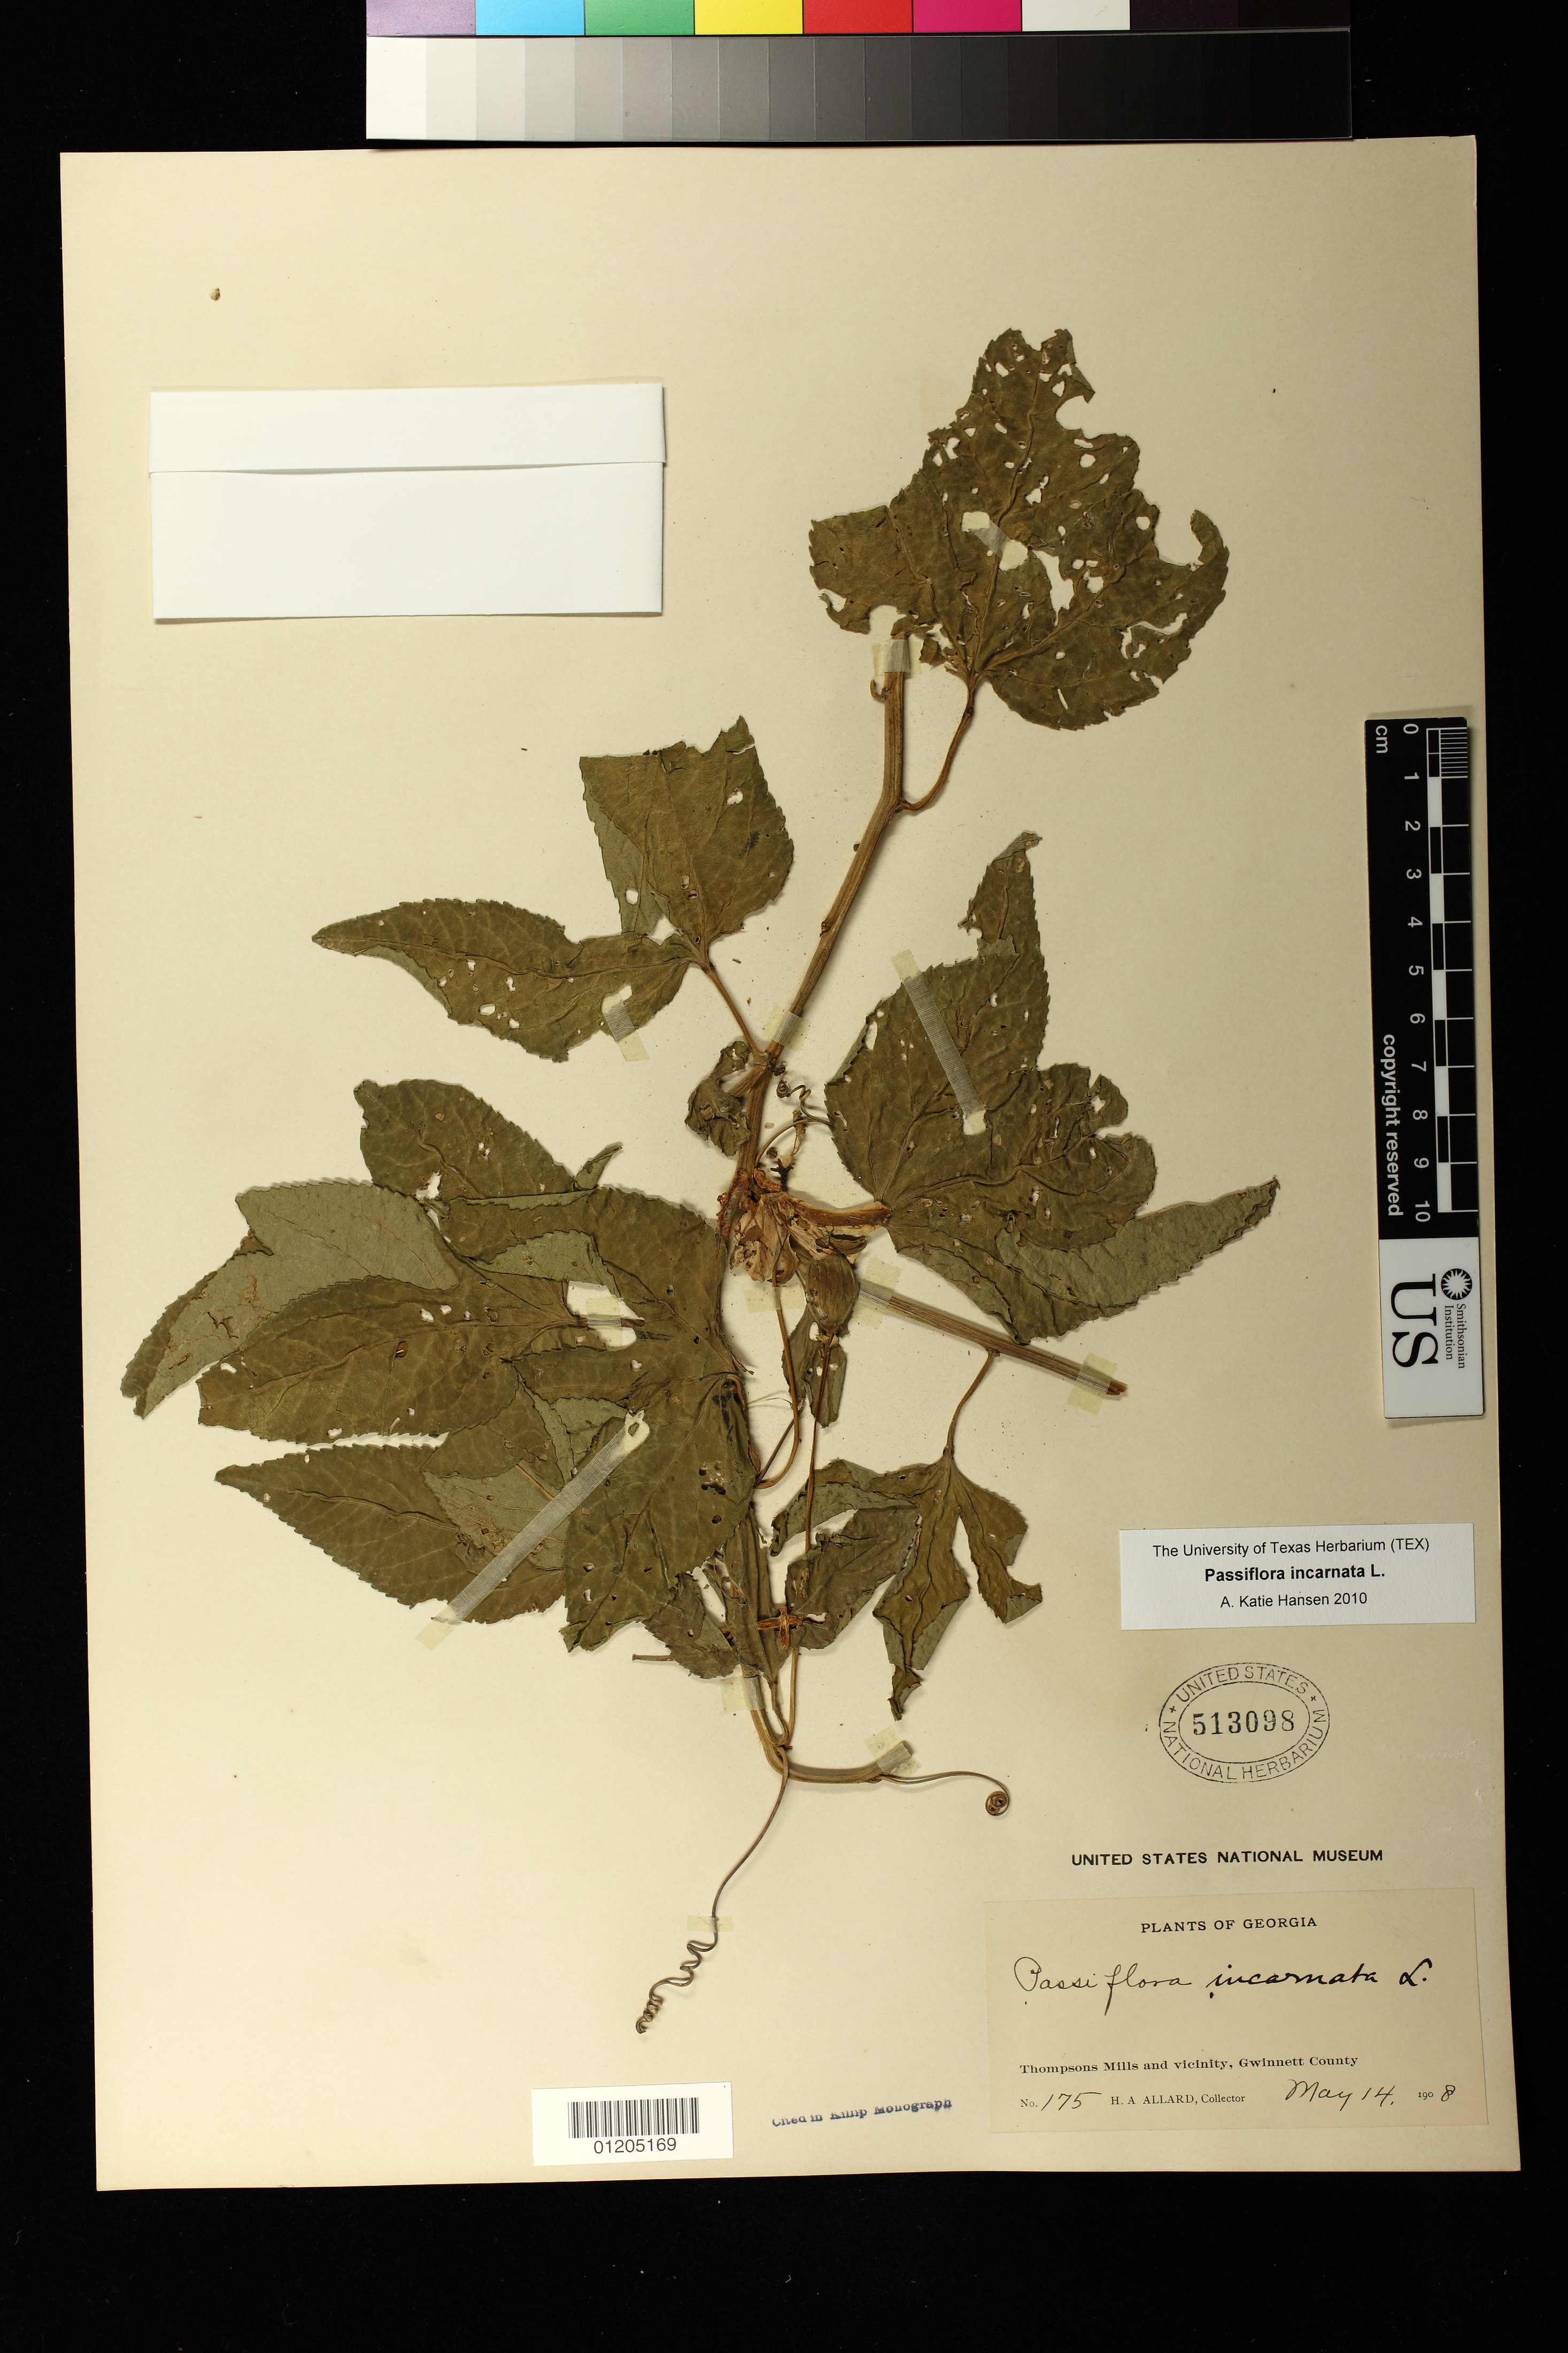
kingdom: Plantae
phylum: Tracheophyta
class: Magnoliopsida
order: Malpighiales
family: Passifloraceae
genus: Passiflora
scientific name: Passiflora incarnata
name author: L.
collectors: H. A. Allard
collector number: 175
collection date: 1908-05-14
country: United States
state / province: Georgia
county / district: Gwinnett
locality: Thompsons Mills and vicinity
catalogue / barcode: US 513098